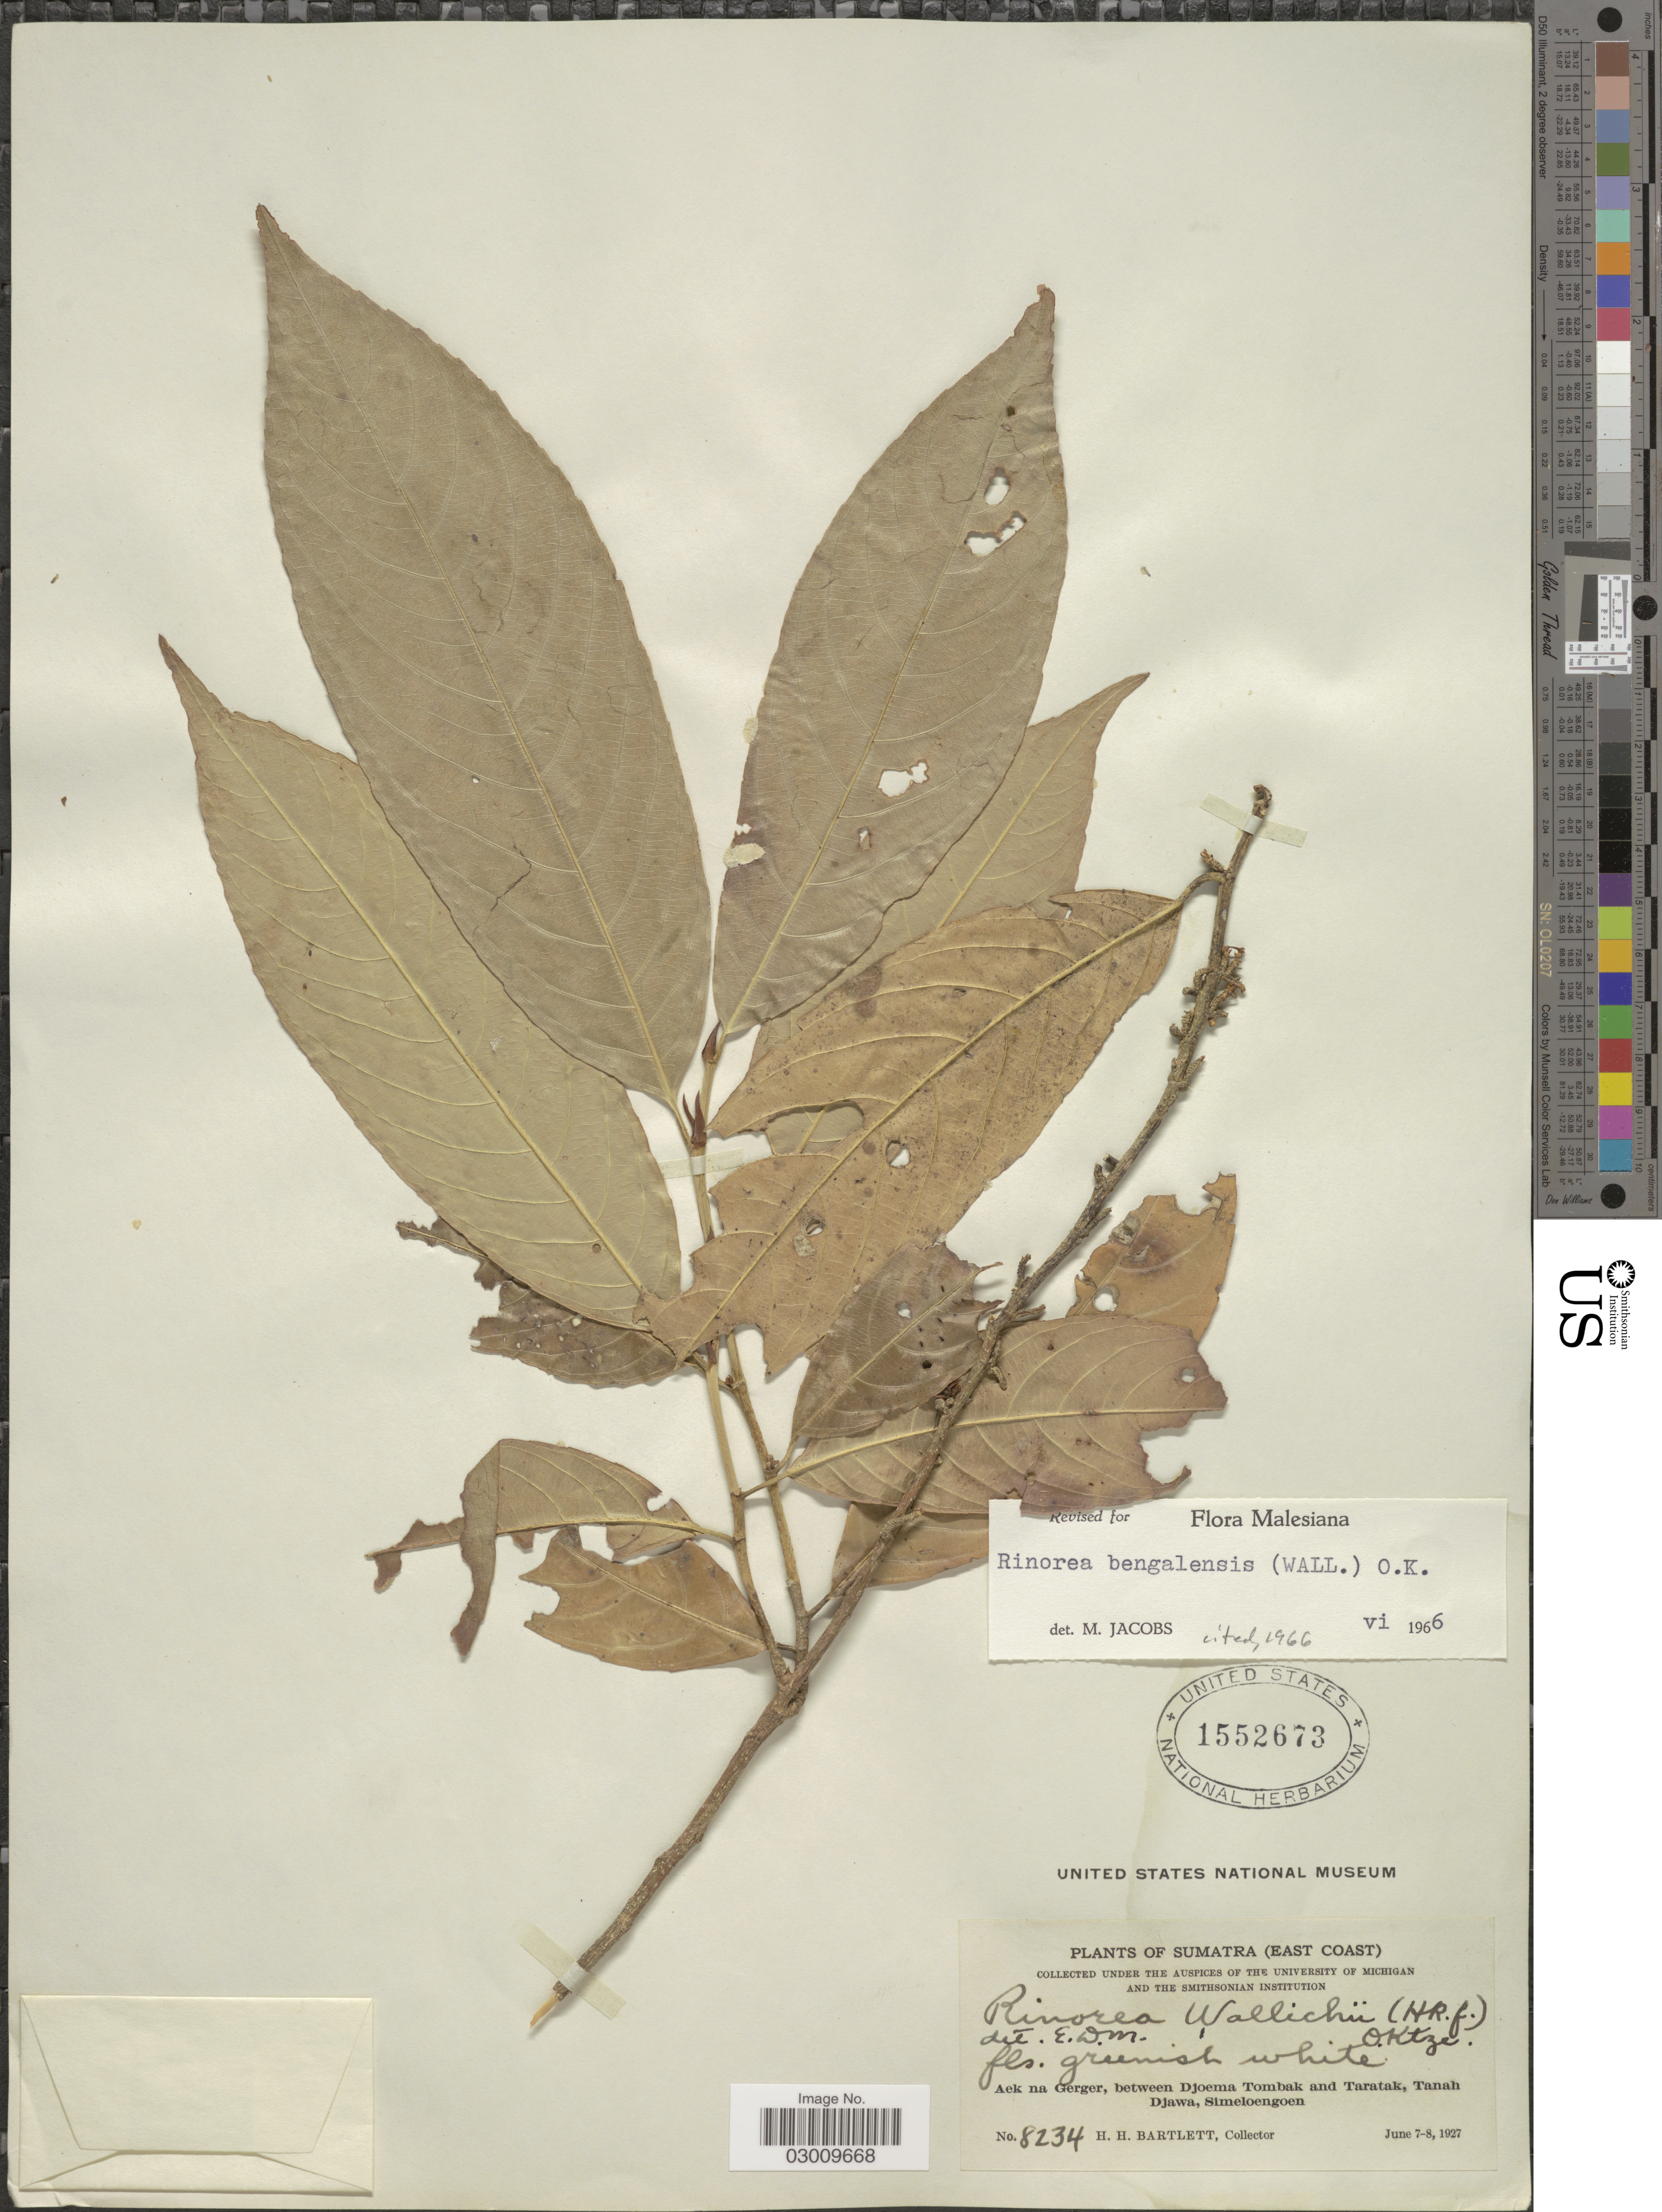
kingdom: Plantae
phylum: Tracheophyta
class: Magnoliopsida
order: Malpighiales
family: Violaceae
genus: Rinorea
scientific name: Rinorea bengalensis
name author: (Wall.) Kuntze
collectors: H. H. Bartlett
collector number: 8234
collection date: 1927-06-07/1927-06-08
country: Indonesia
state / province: Sumatra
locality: (East Coast). Aek na Gerger, between Djoema Tombak and Taratak, Tanah Djawa, Simeloengoen.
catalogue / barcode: US 1552673